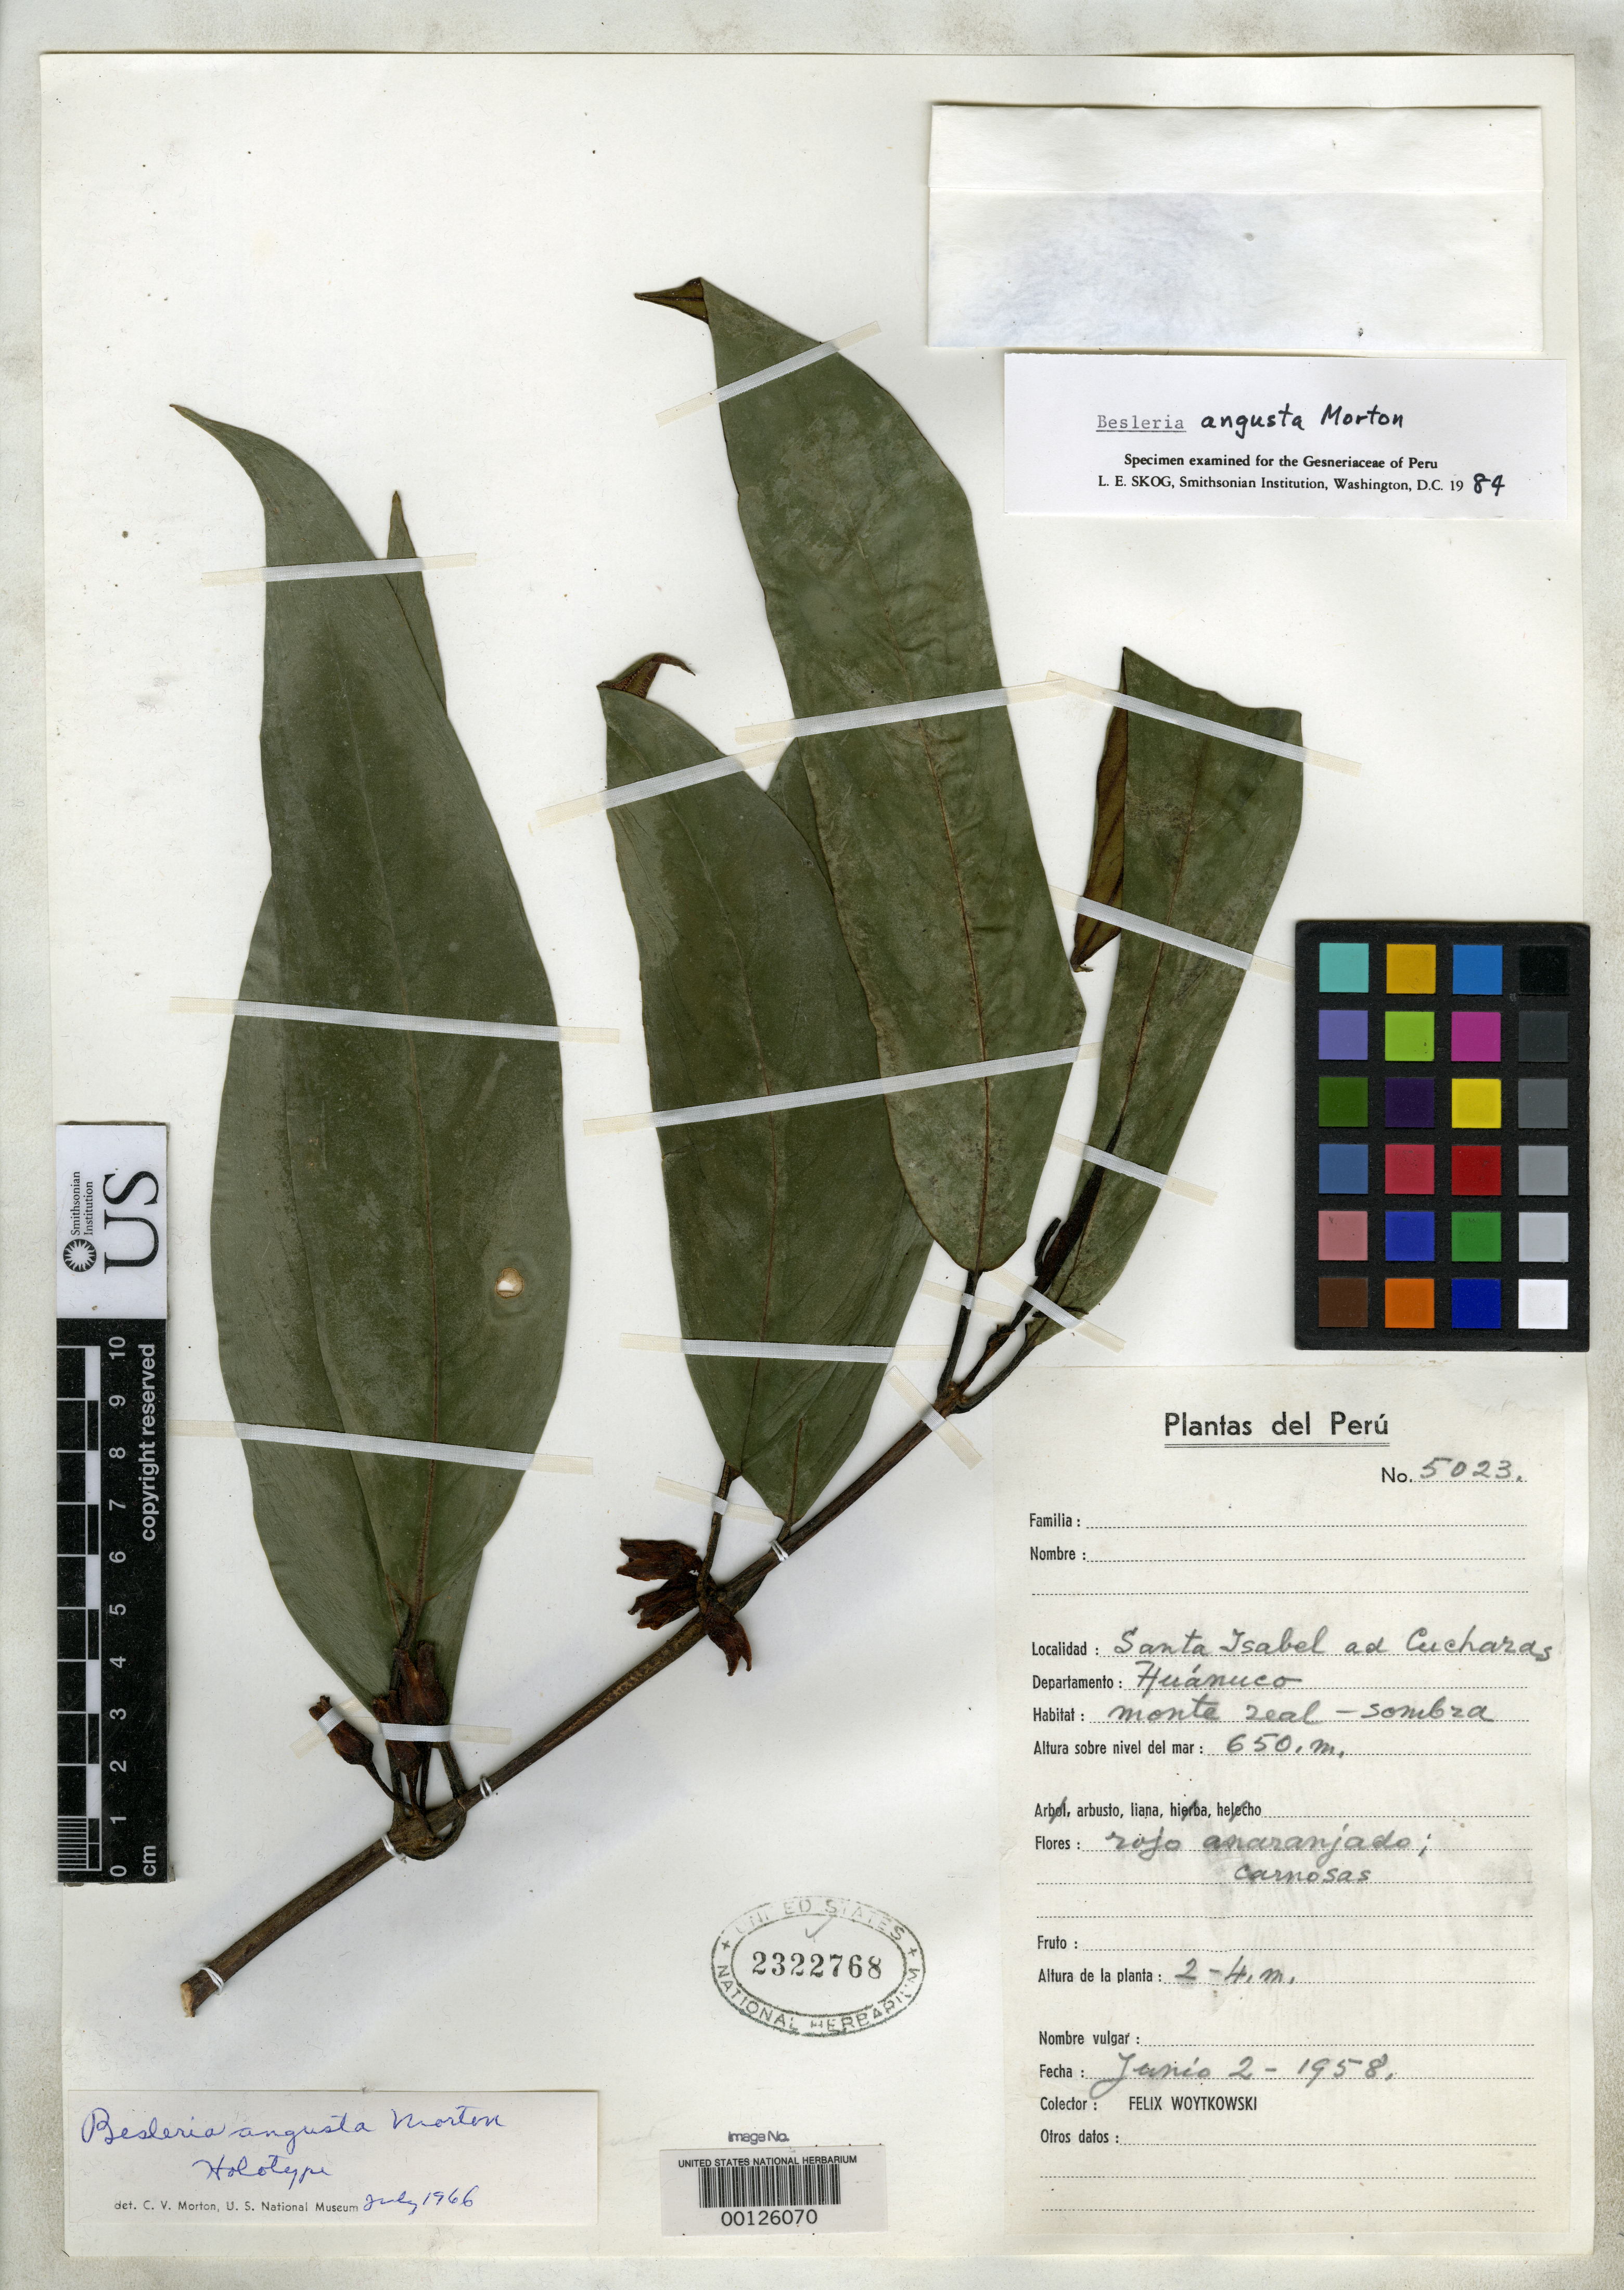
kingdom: Plantae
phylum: Tracheophyta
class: Magnoliopsida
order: Lamiales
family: Gesneriaceae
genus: Besleria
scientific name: Besleria angusta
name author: C.V. Morton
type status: Holotype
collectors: F. Woytkowski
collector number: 5023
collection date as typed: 02 Jun 1958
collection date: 1958-06-02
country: Peru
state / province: Huánuco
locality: Santa Isabel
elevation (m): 650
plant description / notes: A second sheet (USNH 2269970) is annotated "Holotype sheet 2" (by Morton?) but protologue explicitly cites (only) USNH 2322768 as holotype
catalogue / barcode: US 2322768